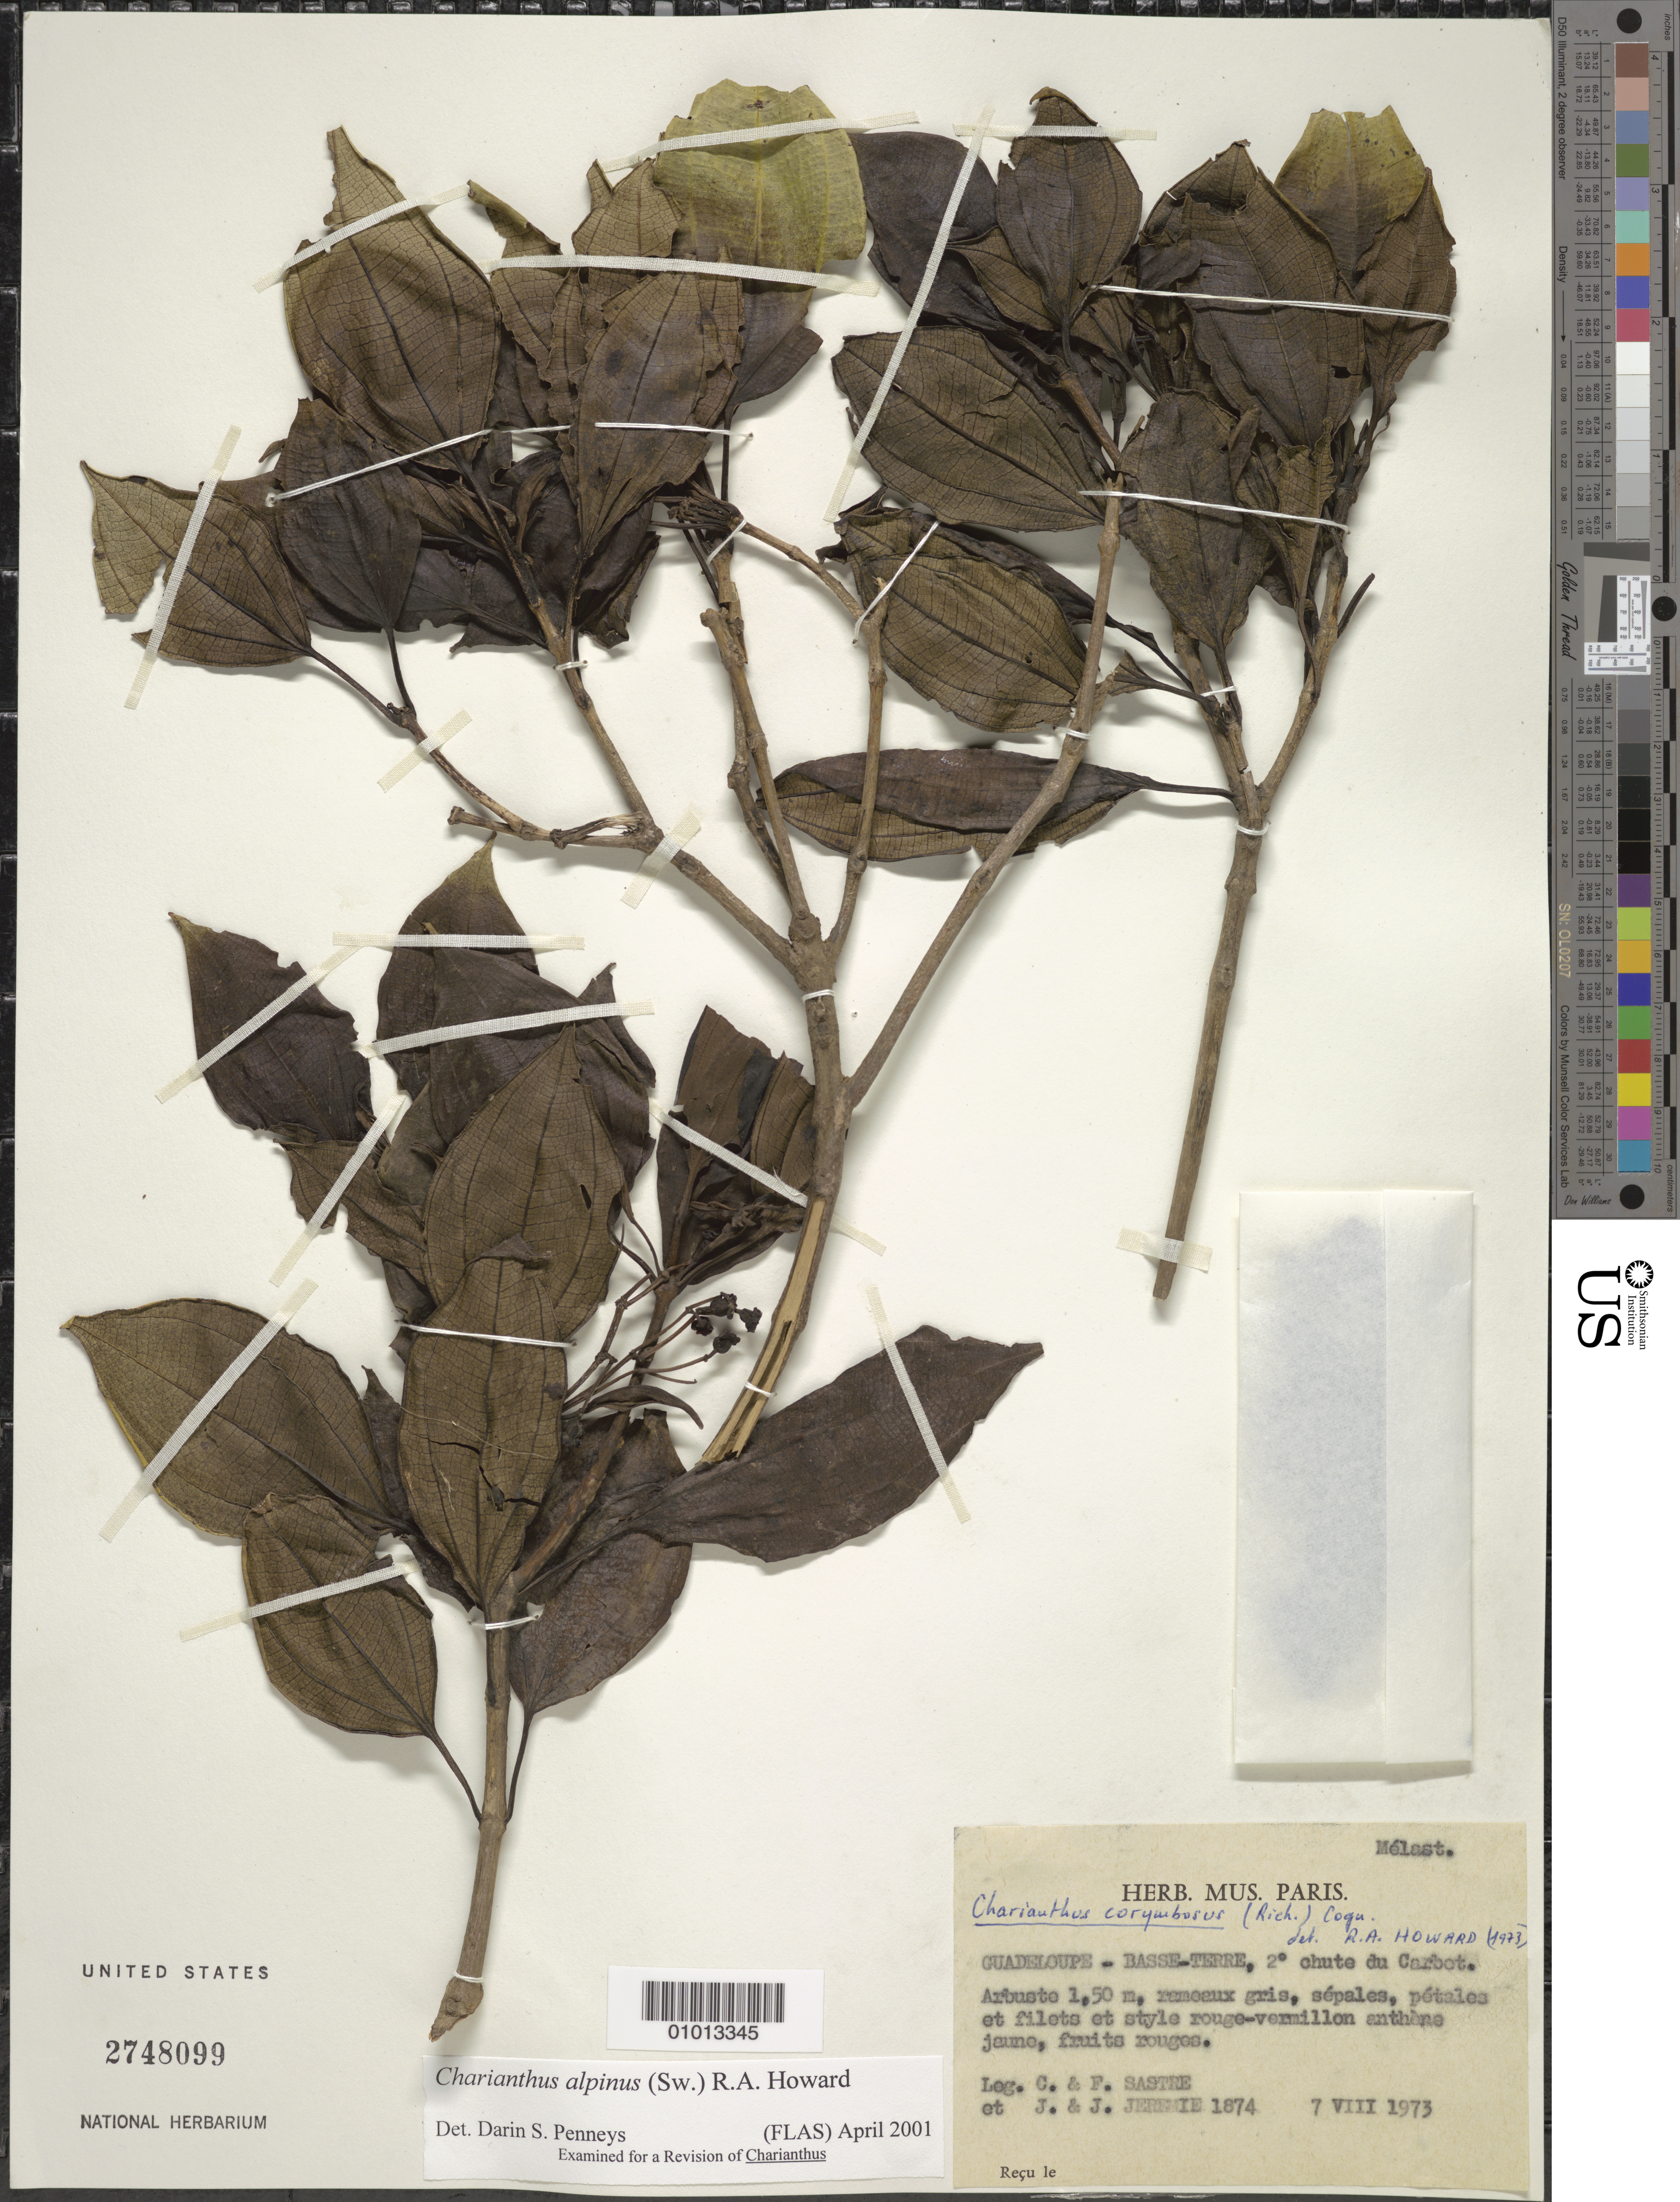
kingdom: Plantae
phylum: Tracheophyta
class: Magnoliopsida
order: Myrtales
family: Melastomataceae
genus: Charianthus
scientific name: Charianthus alpinus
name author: (Sw.) R.A. Howard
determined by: Penneys, D. S.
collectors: C. H. L. Sastre, F. Sastre & J. Jérémie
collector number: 1874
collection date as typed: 07 Aug 1973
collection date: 1973-08-07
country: Guadeloupe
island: Basse Terre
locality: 2º chute du Carbot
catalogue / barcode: US 2748099